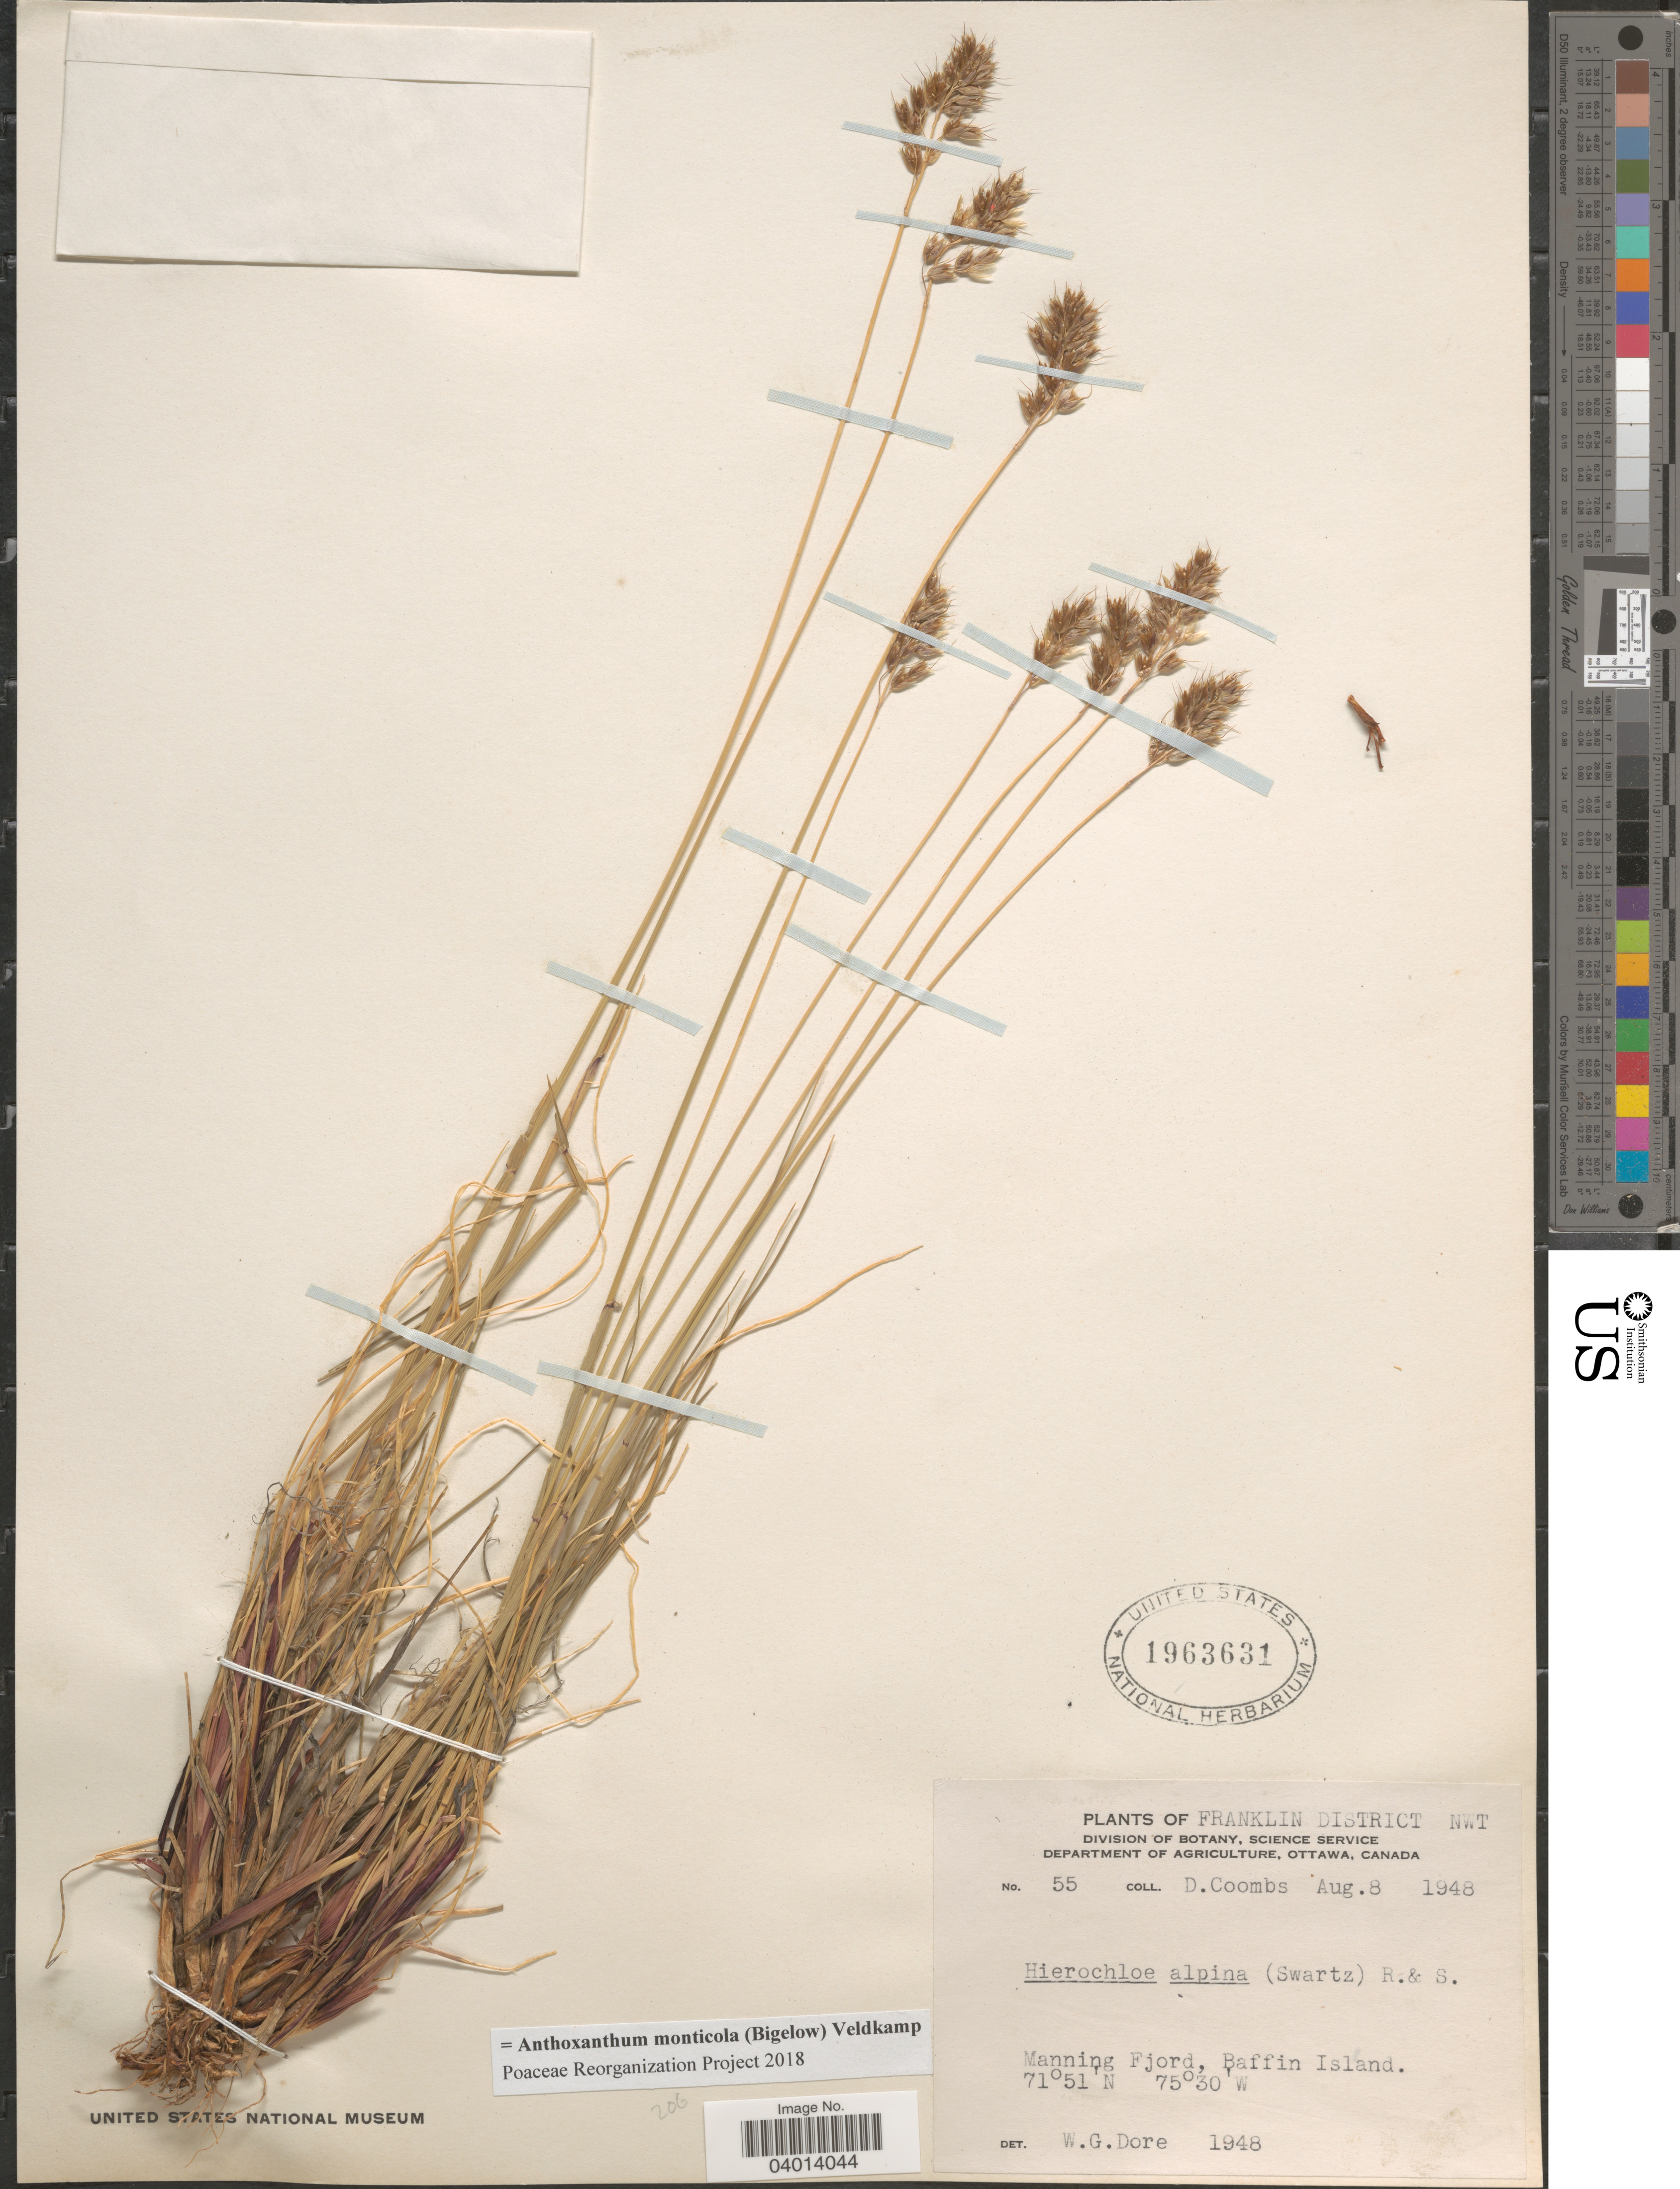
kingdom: Plantae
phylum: Tracheophyta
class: Liliopsida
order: Poales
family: Poaceae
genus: Anthoxanthum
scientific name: Anthoxanthum monticola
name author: (Bigelow) Veldkamp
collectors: D. Coombs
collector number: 55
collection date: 1948-08-08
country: Canada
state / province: Northwest Territories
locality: Franklin District. Manning Fjord, Baffin Island.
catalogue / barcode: US 1963631